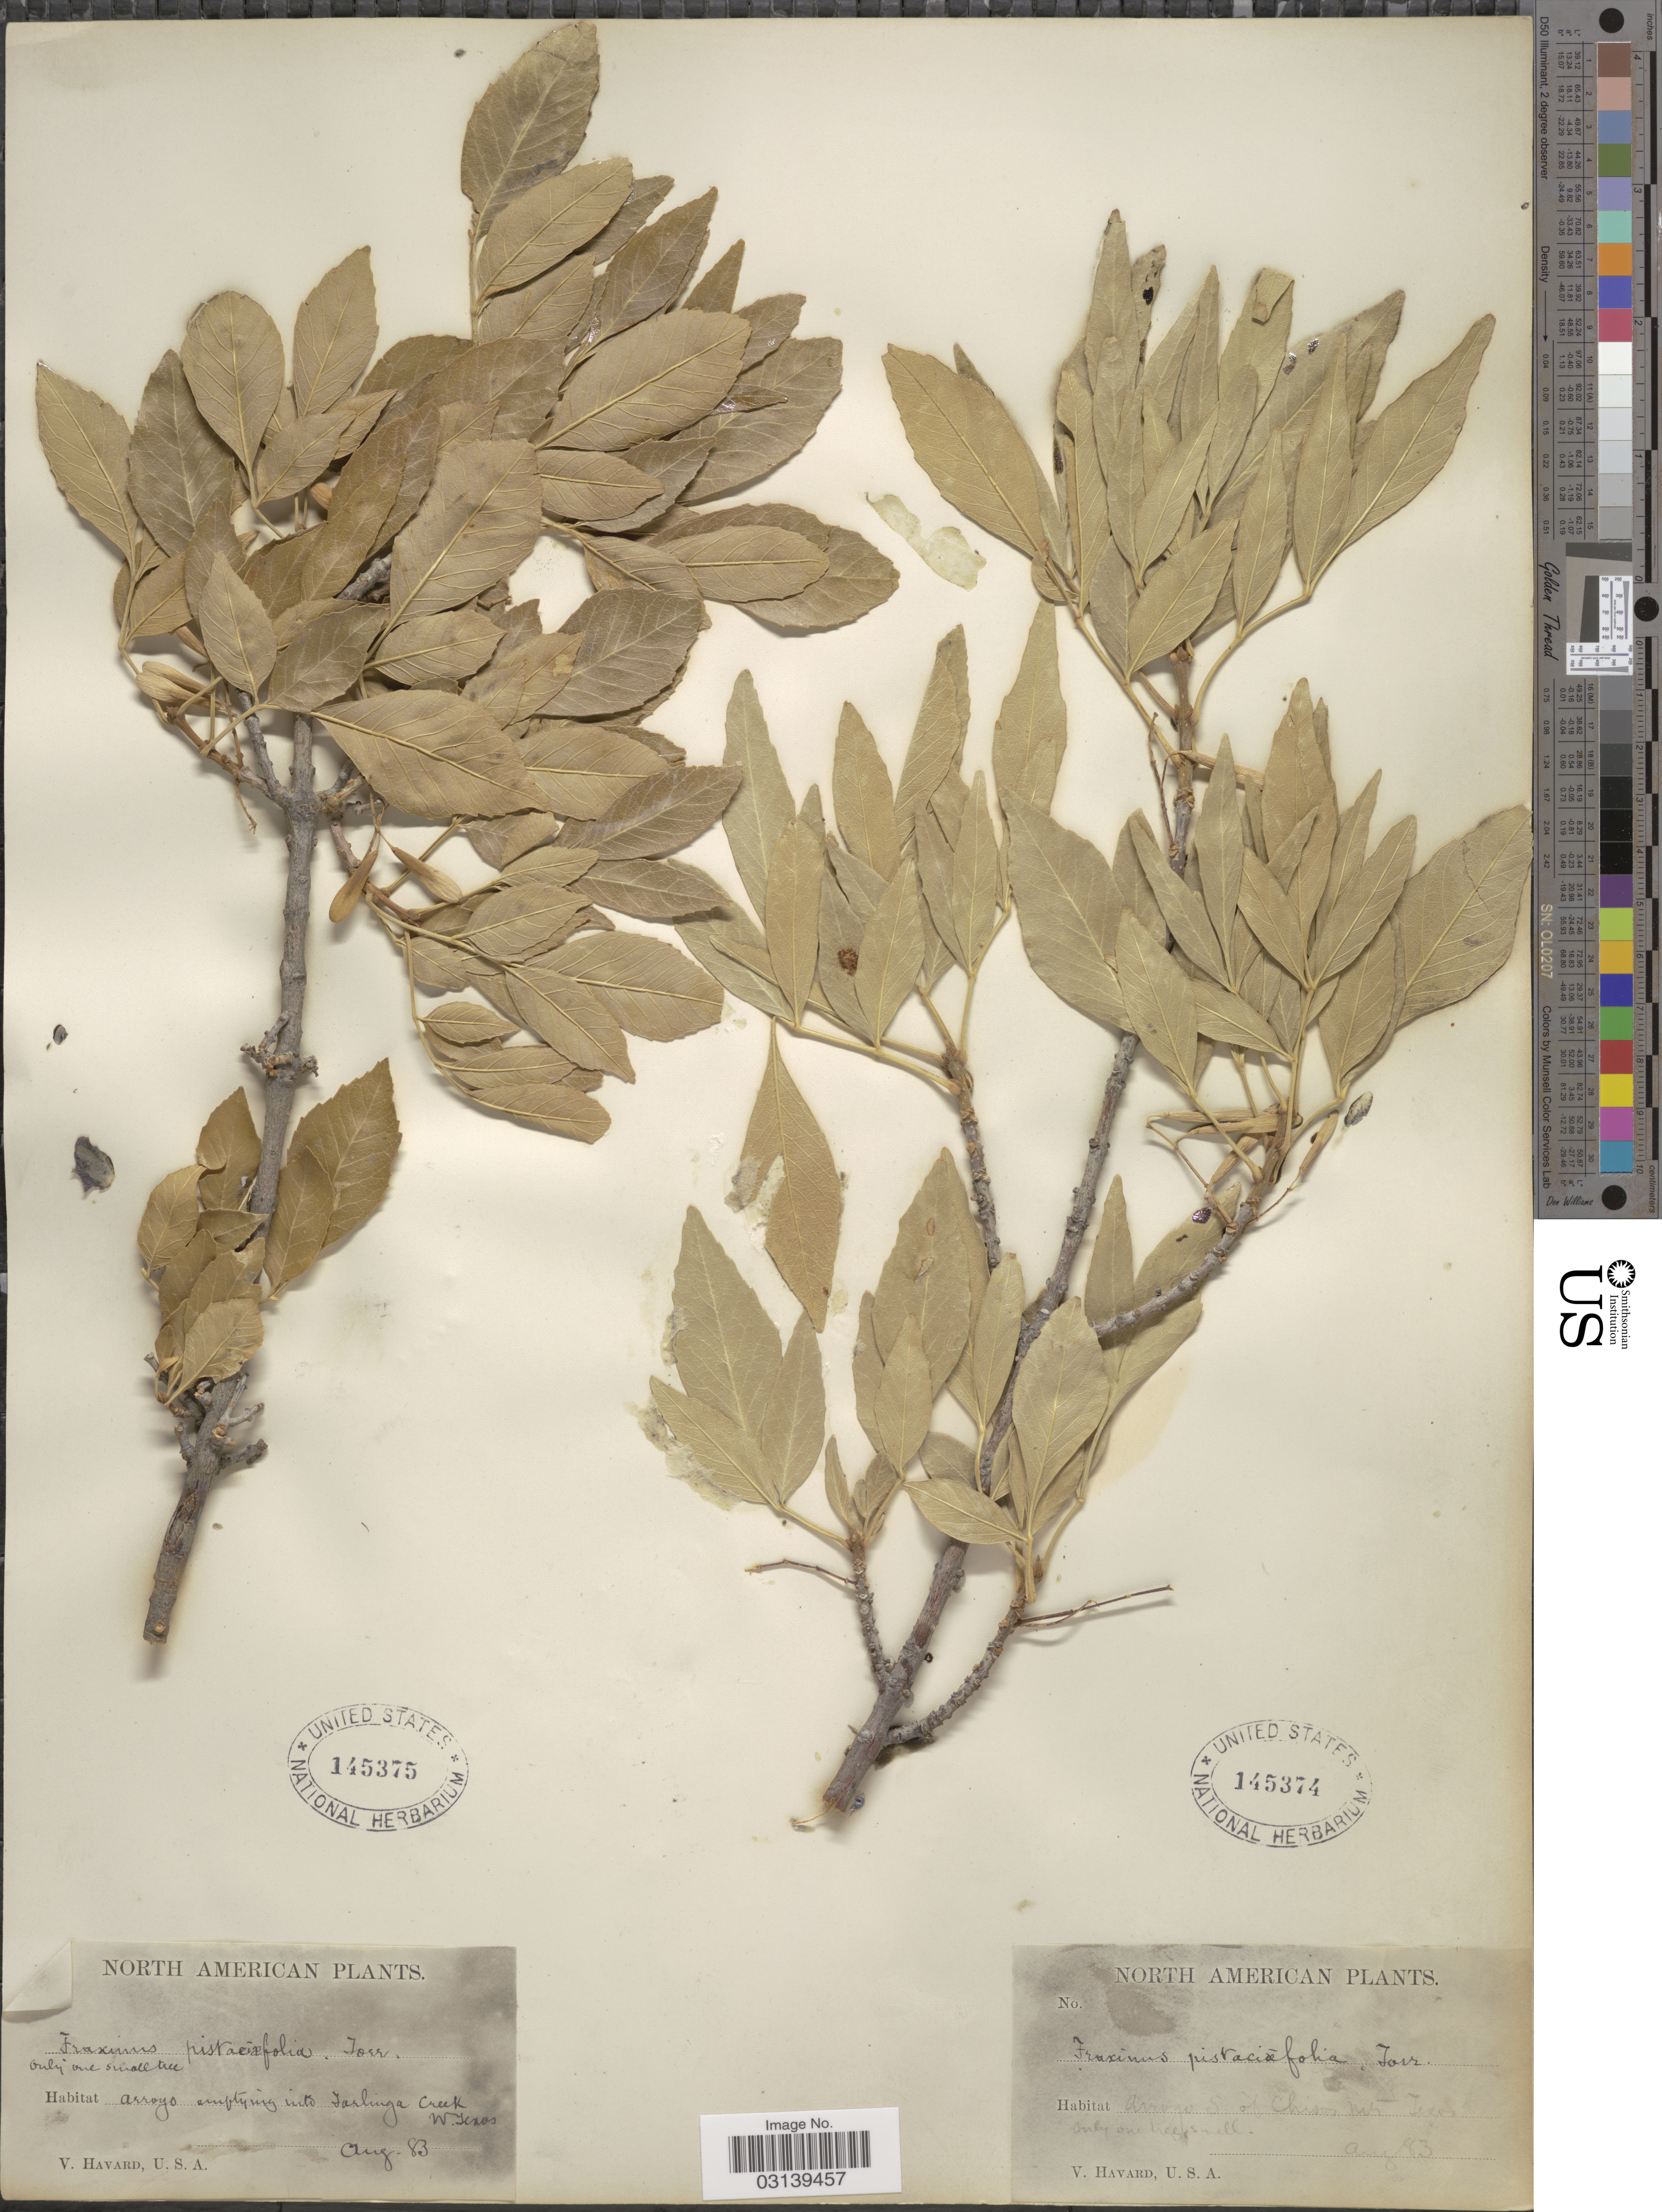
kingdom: Plantae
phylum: Tracheophyta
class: Magnoliopsida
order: Lamiales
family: Oleaceae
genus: Fraxinus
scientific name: Fraxinus velutina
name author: Torr.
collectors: V. Havard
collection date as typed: Transcribed d/m/y: /8/83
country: United States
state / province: Texas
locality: Arroyo emptying into Terlinga Creek, W. Texas.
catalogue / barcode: US 145375